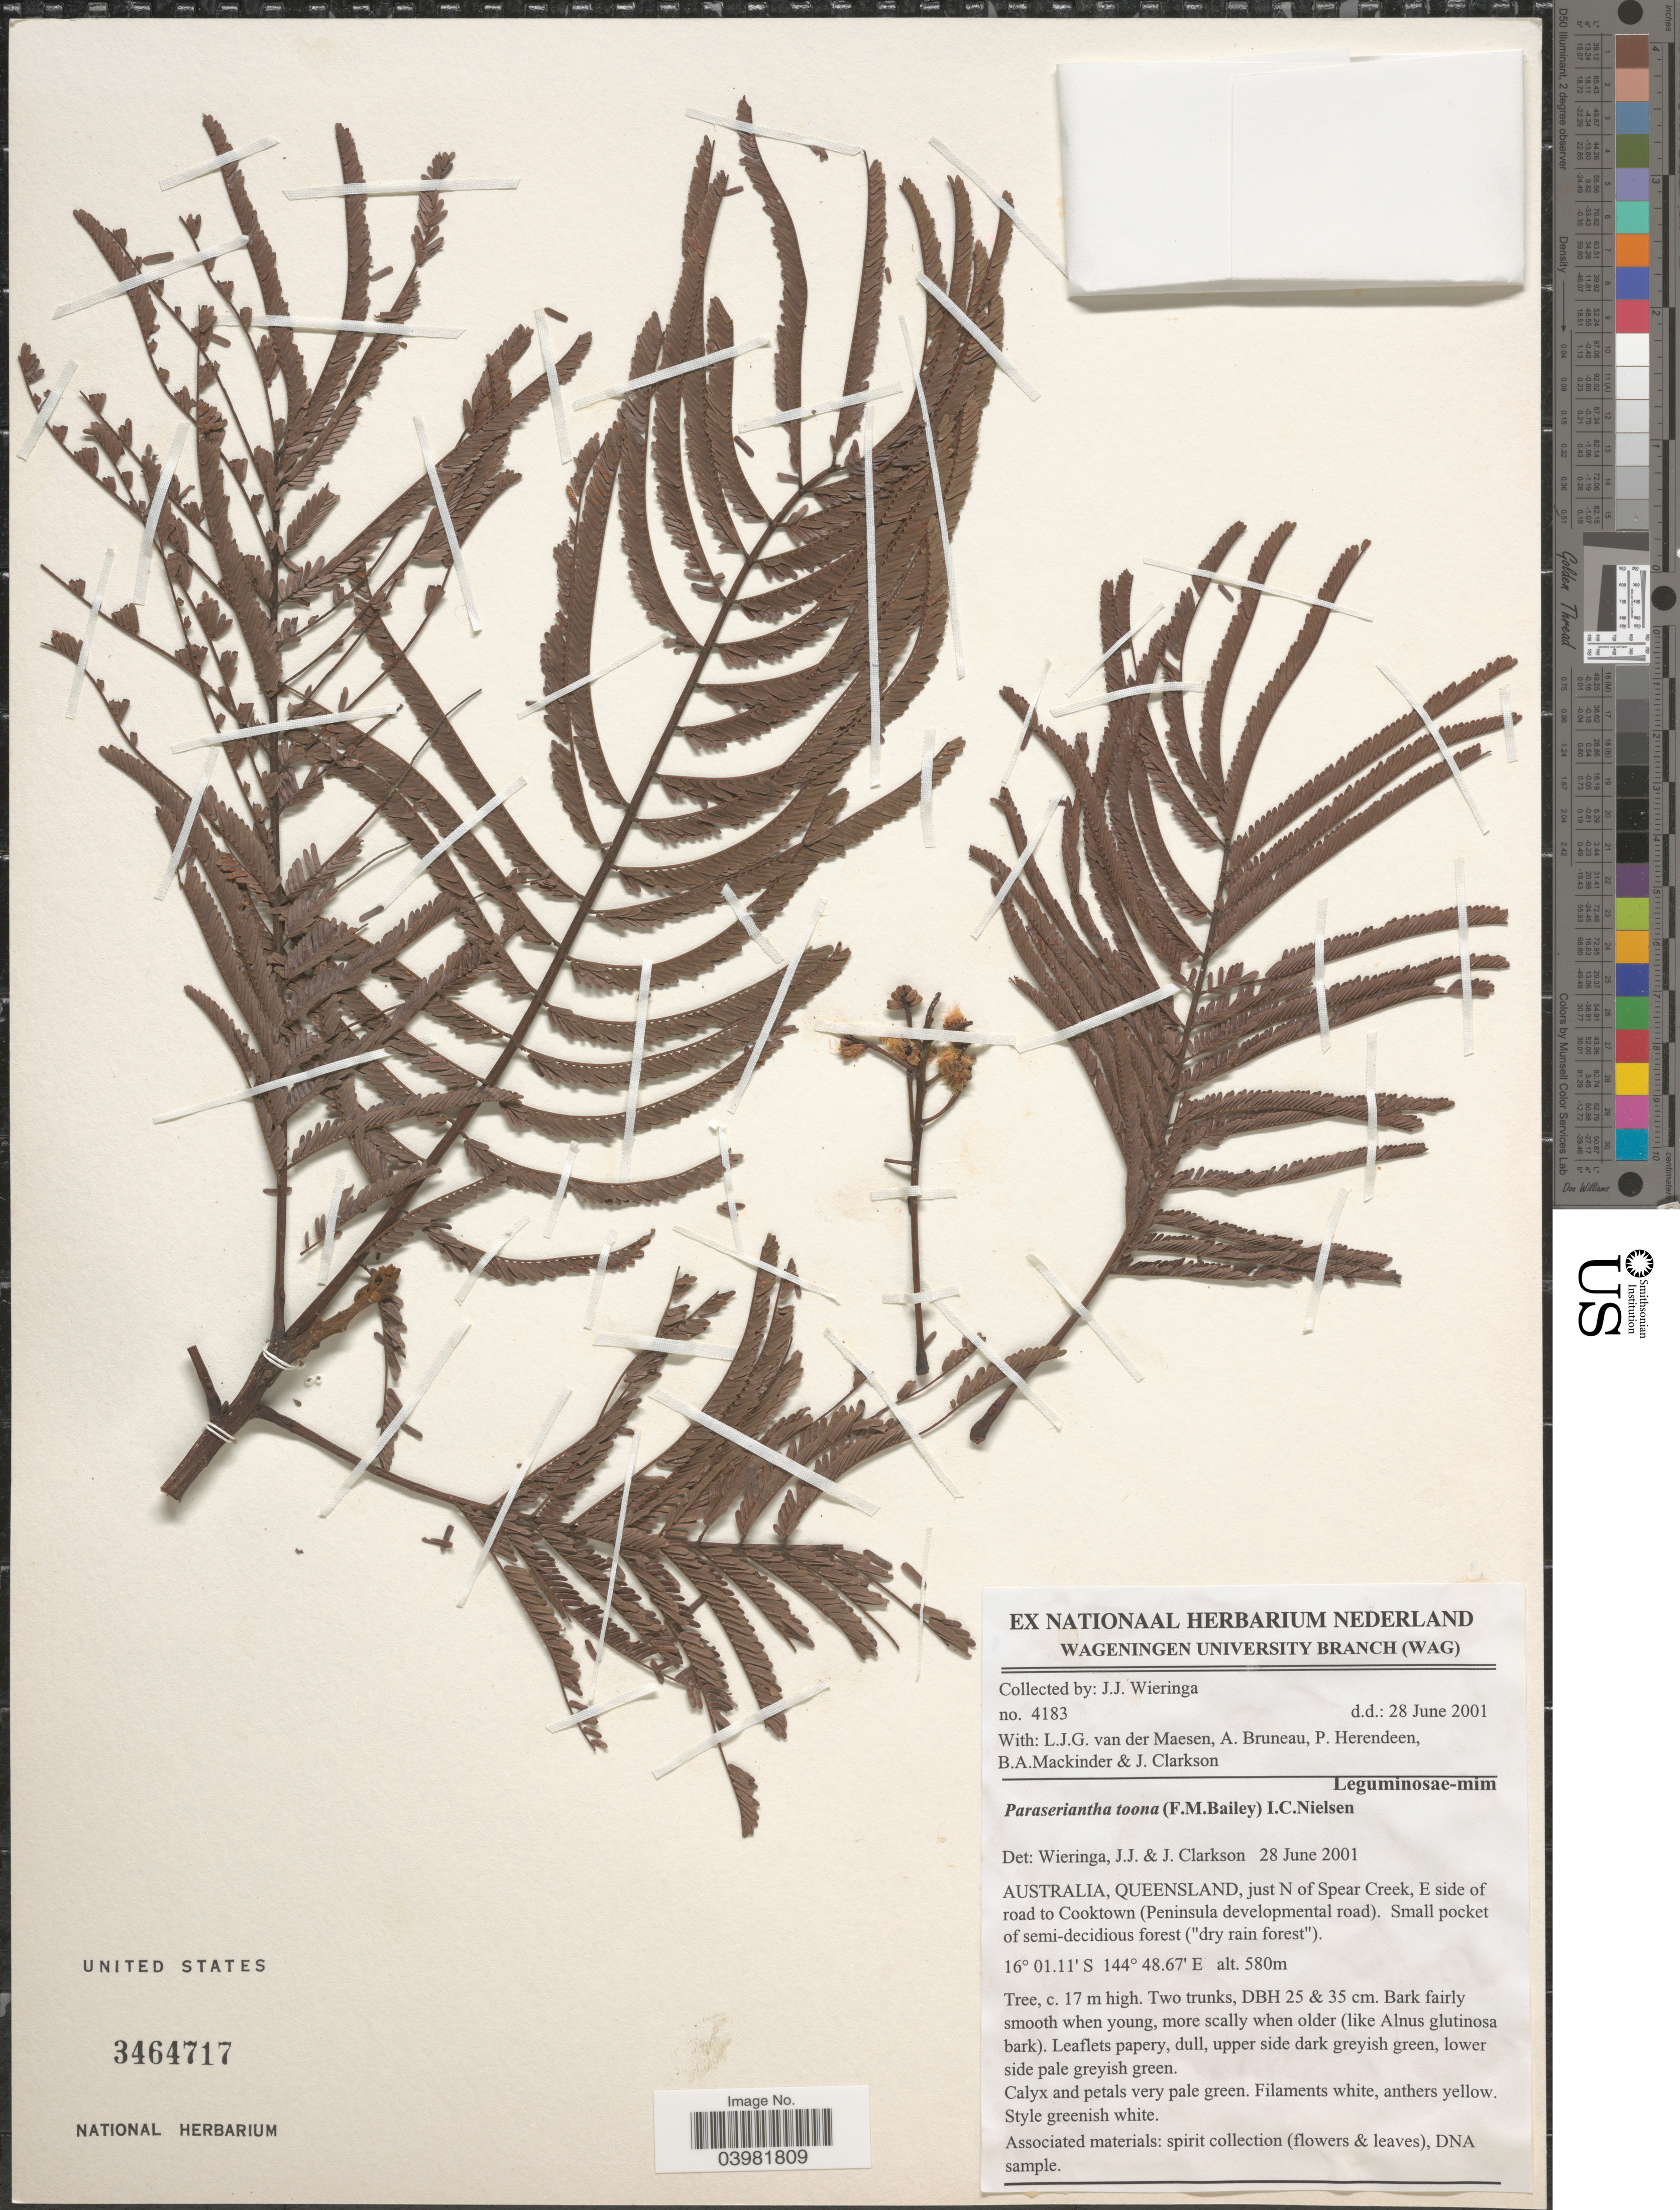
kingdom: Plantae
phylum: Tracheophyta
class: Magnoliopsida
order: Fabales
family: Fabaceae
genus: Paraserianthes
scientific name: Paraserianthes toona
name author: (Bailey) I.C. Nielsen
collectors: J. Wieringa, L. van der Maesen, A. Bruneau, P. S. Herendeen & et al.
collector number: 4183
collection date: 2001-06-28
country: Australia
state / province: Queensland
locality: Just N of Spear Creek, E side of road to Cooktown (Peninsula developmental road).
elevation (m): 580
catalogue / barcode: US 3464717